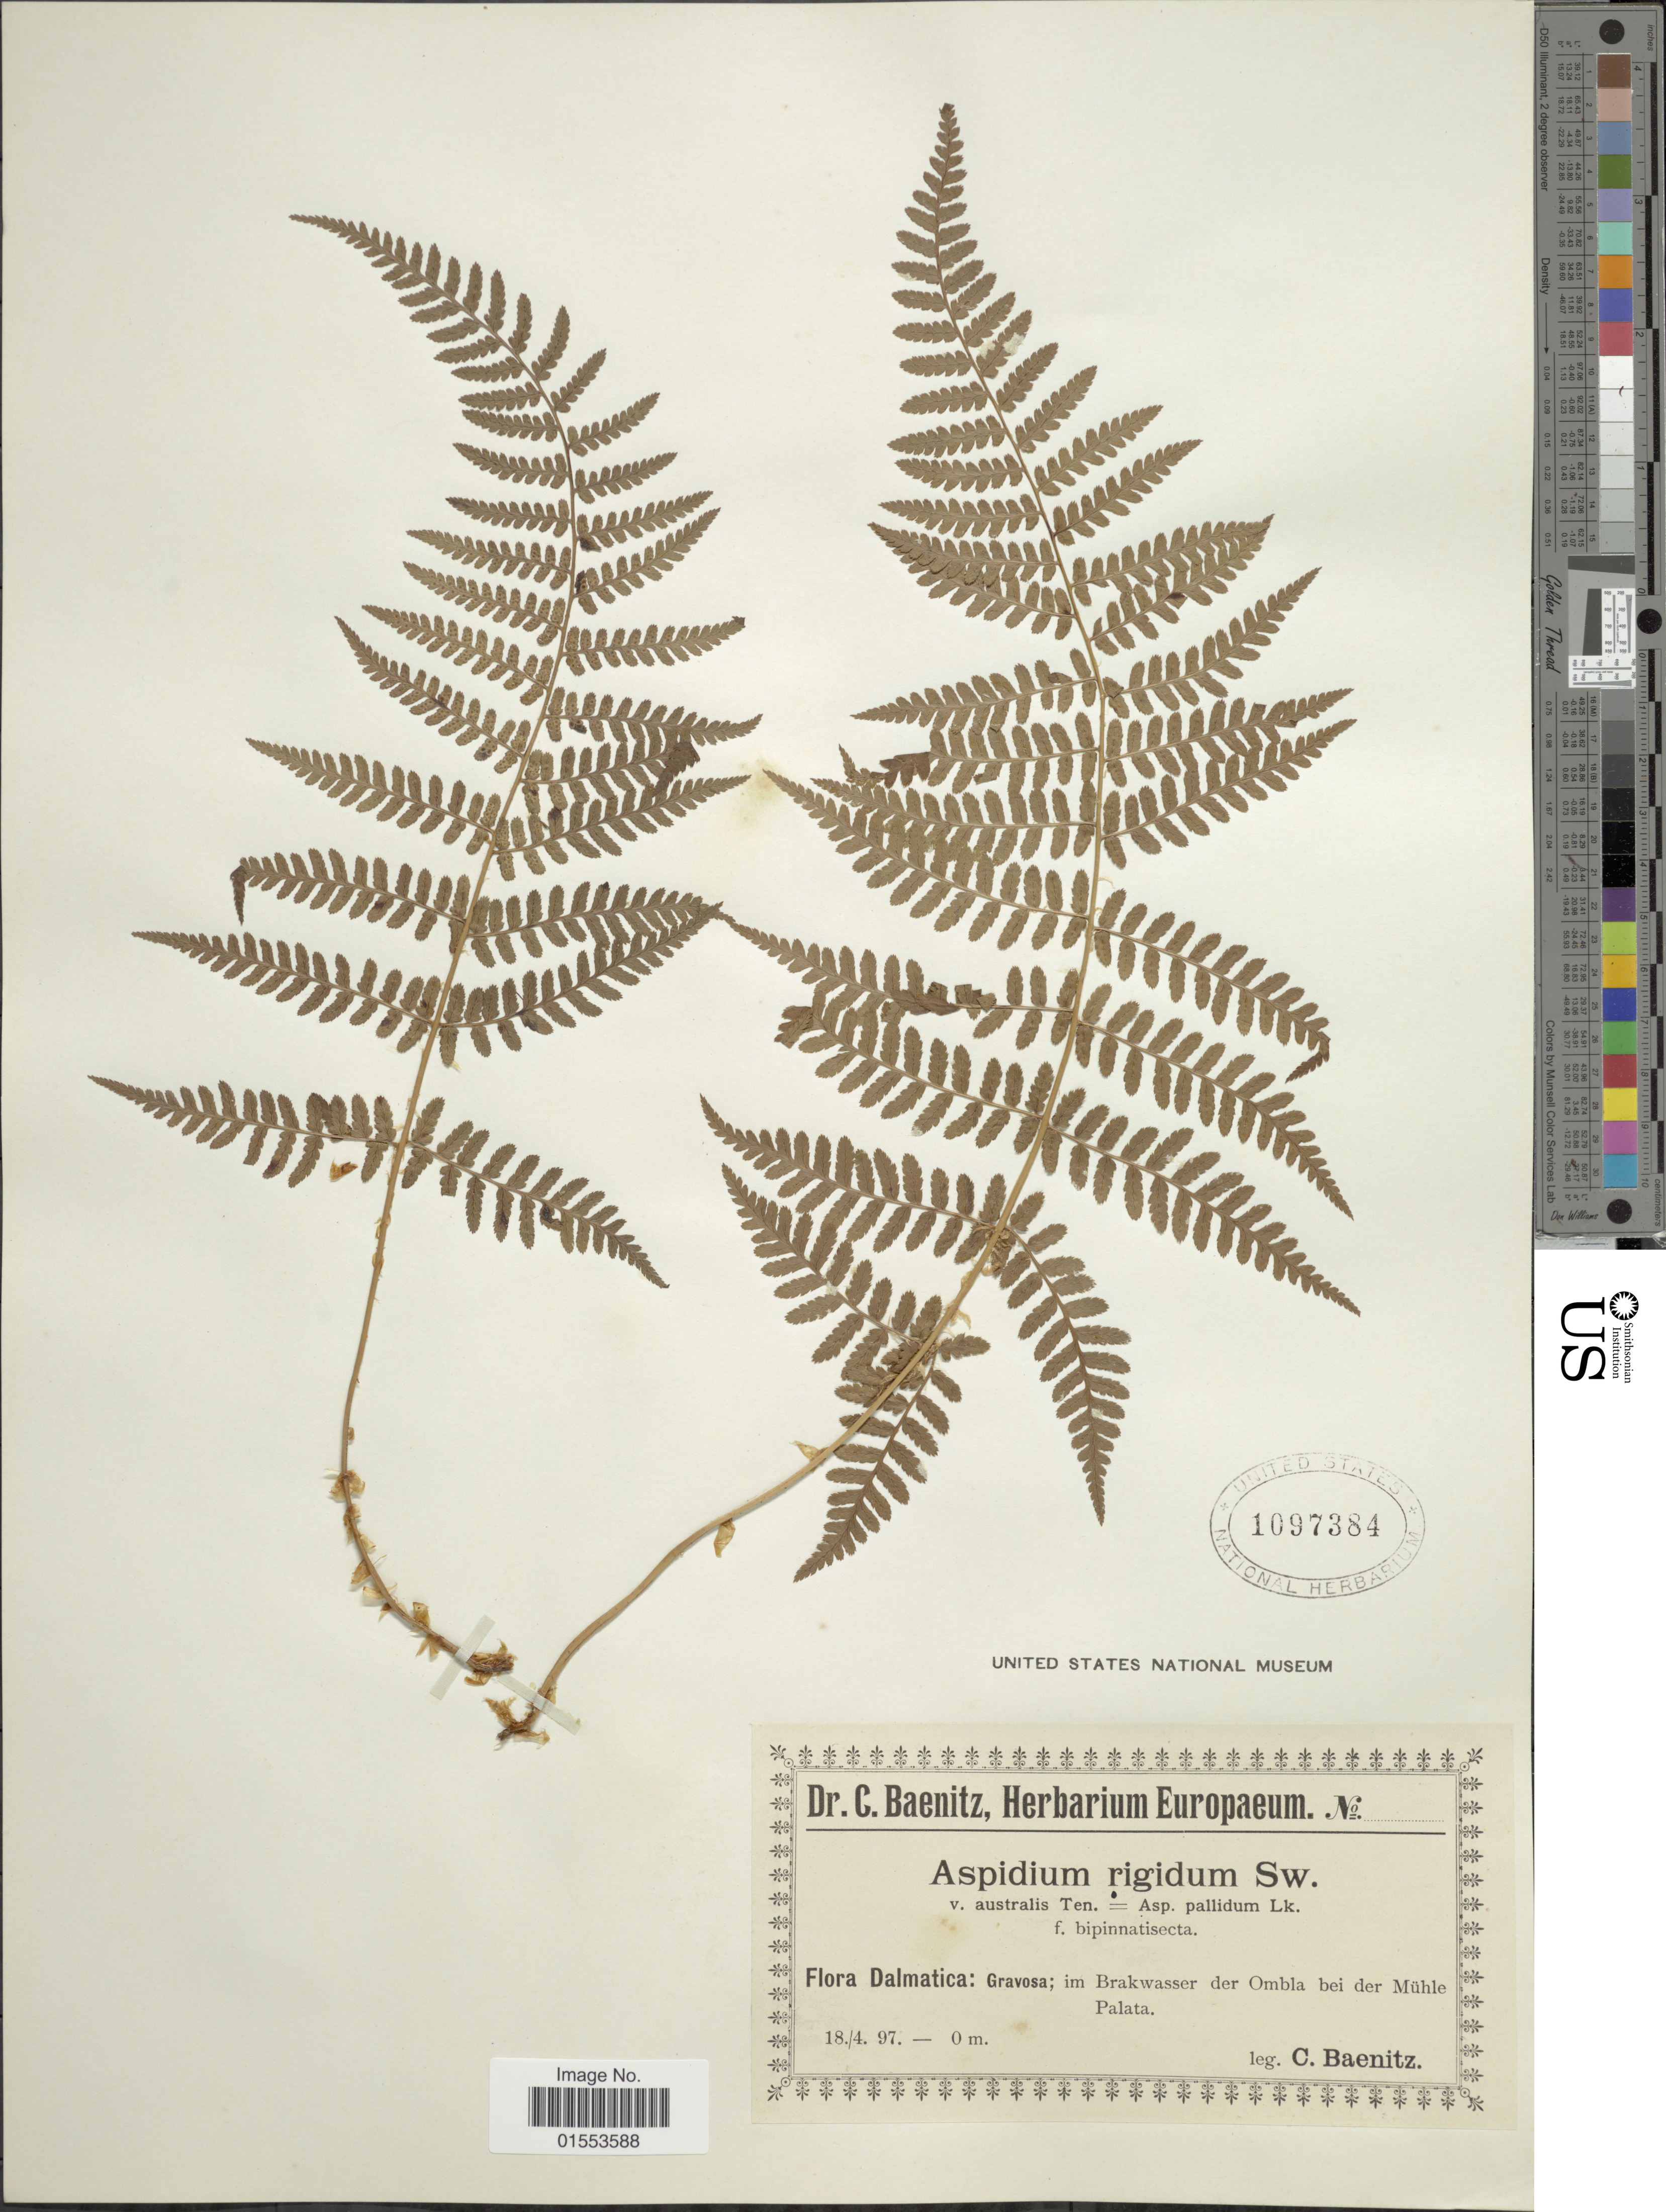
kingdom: Plantae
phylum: Tracheophyta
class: Polypodiopsida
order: Polypodiales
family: Dryopteridaceae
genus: Dryopteris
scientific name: Dryopteris rigida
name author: Underw.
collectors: C. G. Baenitz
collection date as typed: Transcribed d/m/y: 18/4/97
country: Croatia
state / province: Split-Dalmatia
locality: Dalmatica: Gravosa; im Brakwasser der Ombla bei der Muhle Palata.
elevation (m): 0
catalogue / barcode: US 1097384